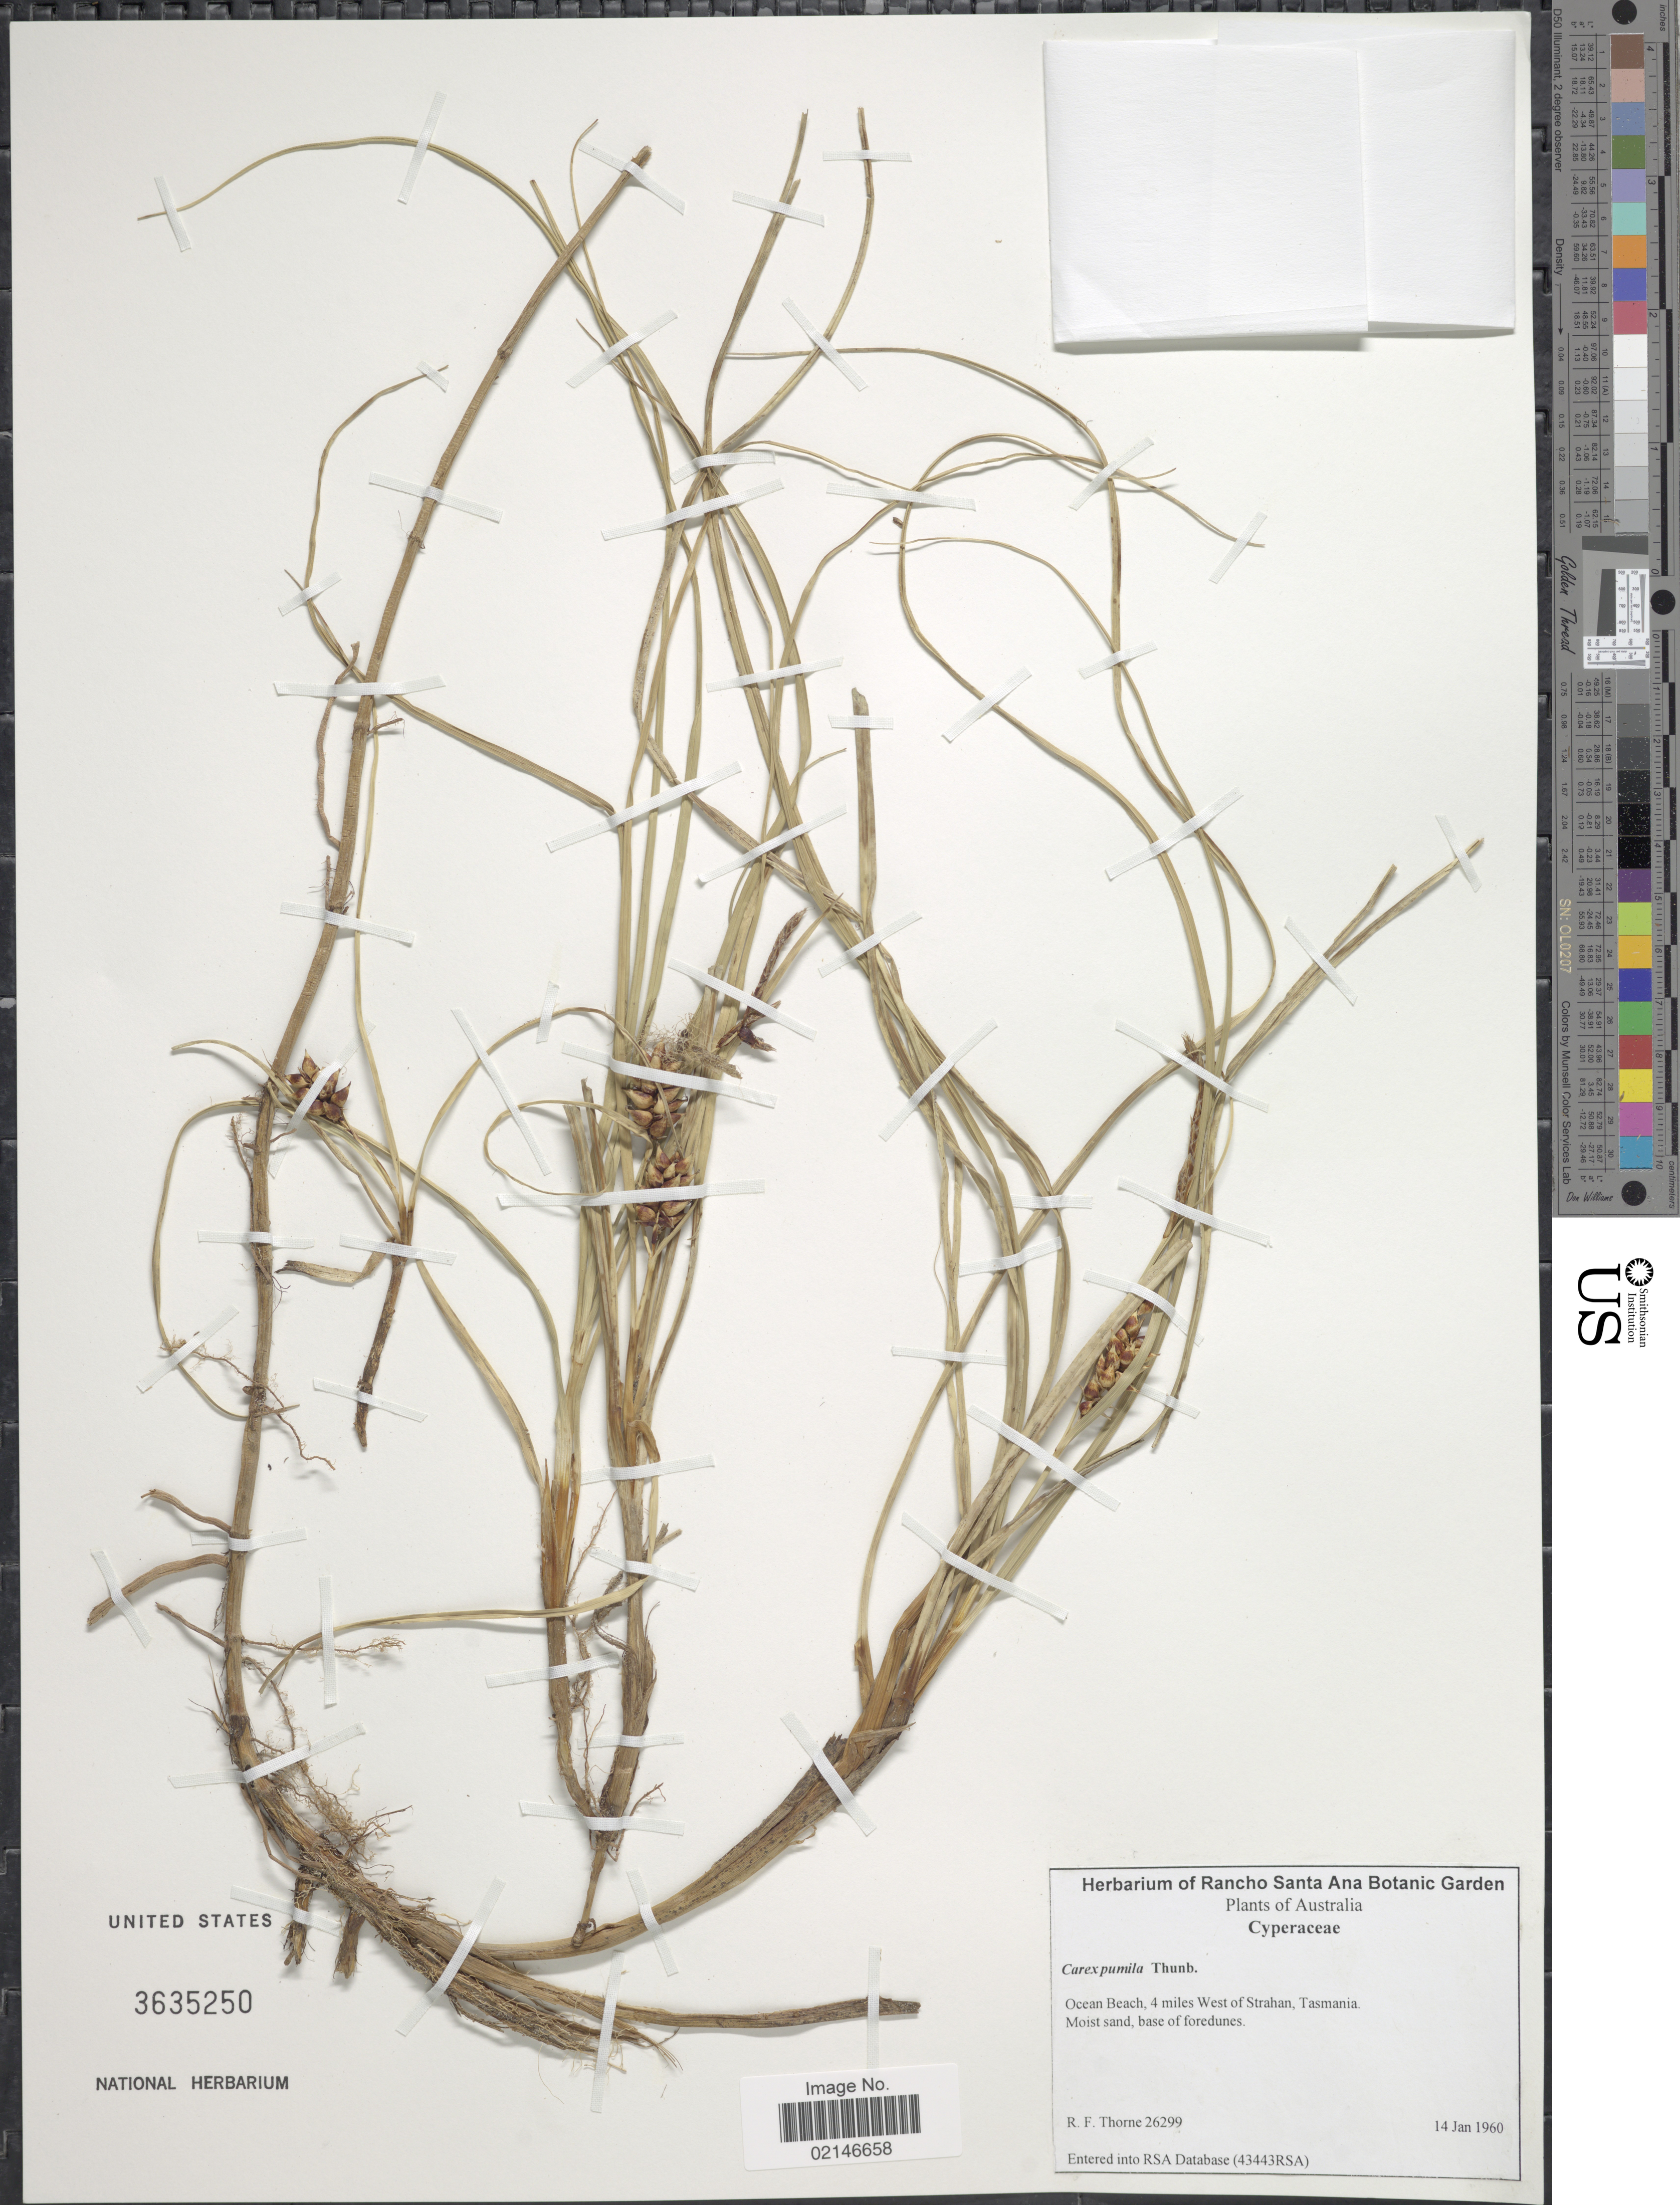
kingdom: Plantae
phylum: Tracheophyta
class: Liliopsida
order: Poales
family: Cyperaceae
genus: Carex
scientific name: Carex pumila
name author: Thunb.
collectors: R. F. Thorne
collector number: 26299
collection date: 1960-01-14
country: Australia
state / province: Tasmania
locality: Ocean Beach, 4 miles West of Strahan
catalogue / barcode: US 3635250